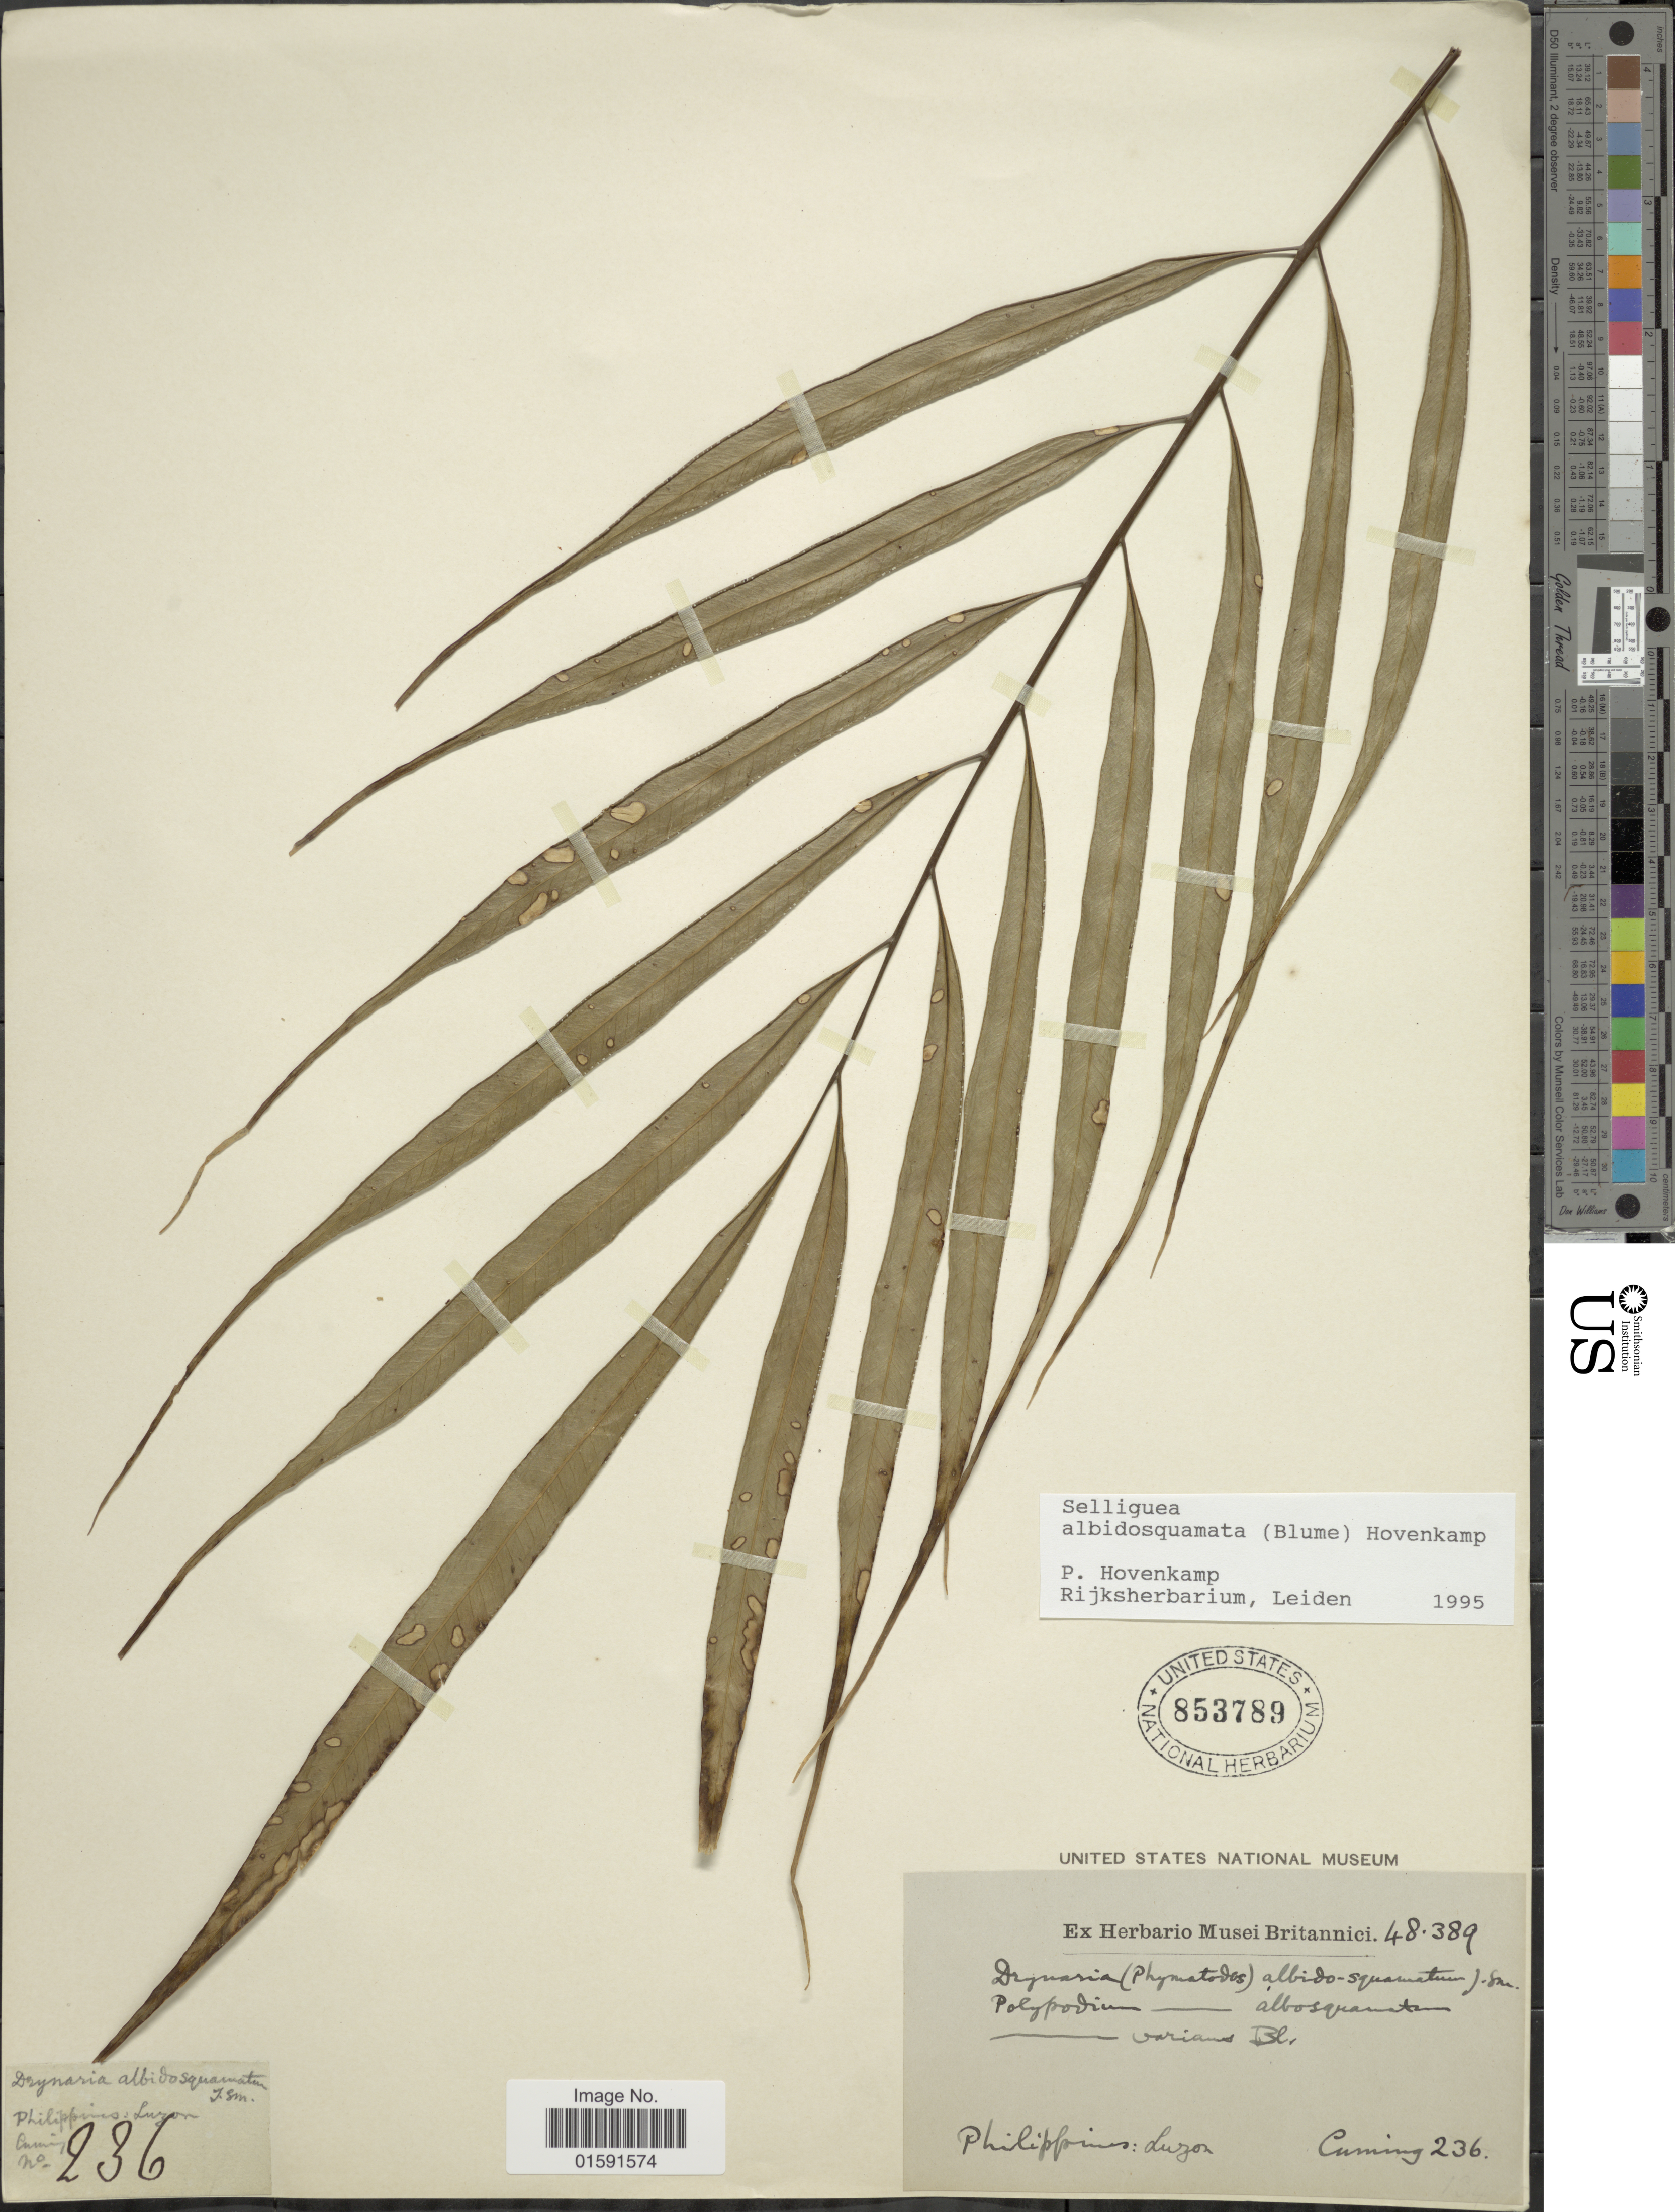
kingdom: Plantae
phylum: Tracheophyta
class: Polypodiopsida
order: Polypodiales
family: Polypodiaceae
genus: Selliguea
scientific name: Selliguea albidosquamata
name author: (Blume) Parris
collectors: -. Cuming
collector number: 236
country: Philippines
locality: Luzon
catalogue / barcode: US 853789